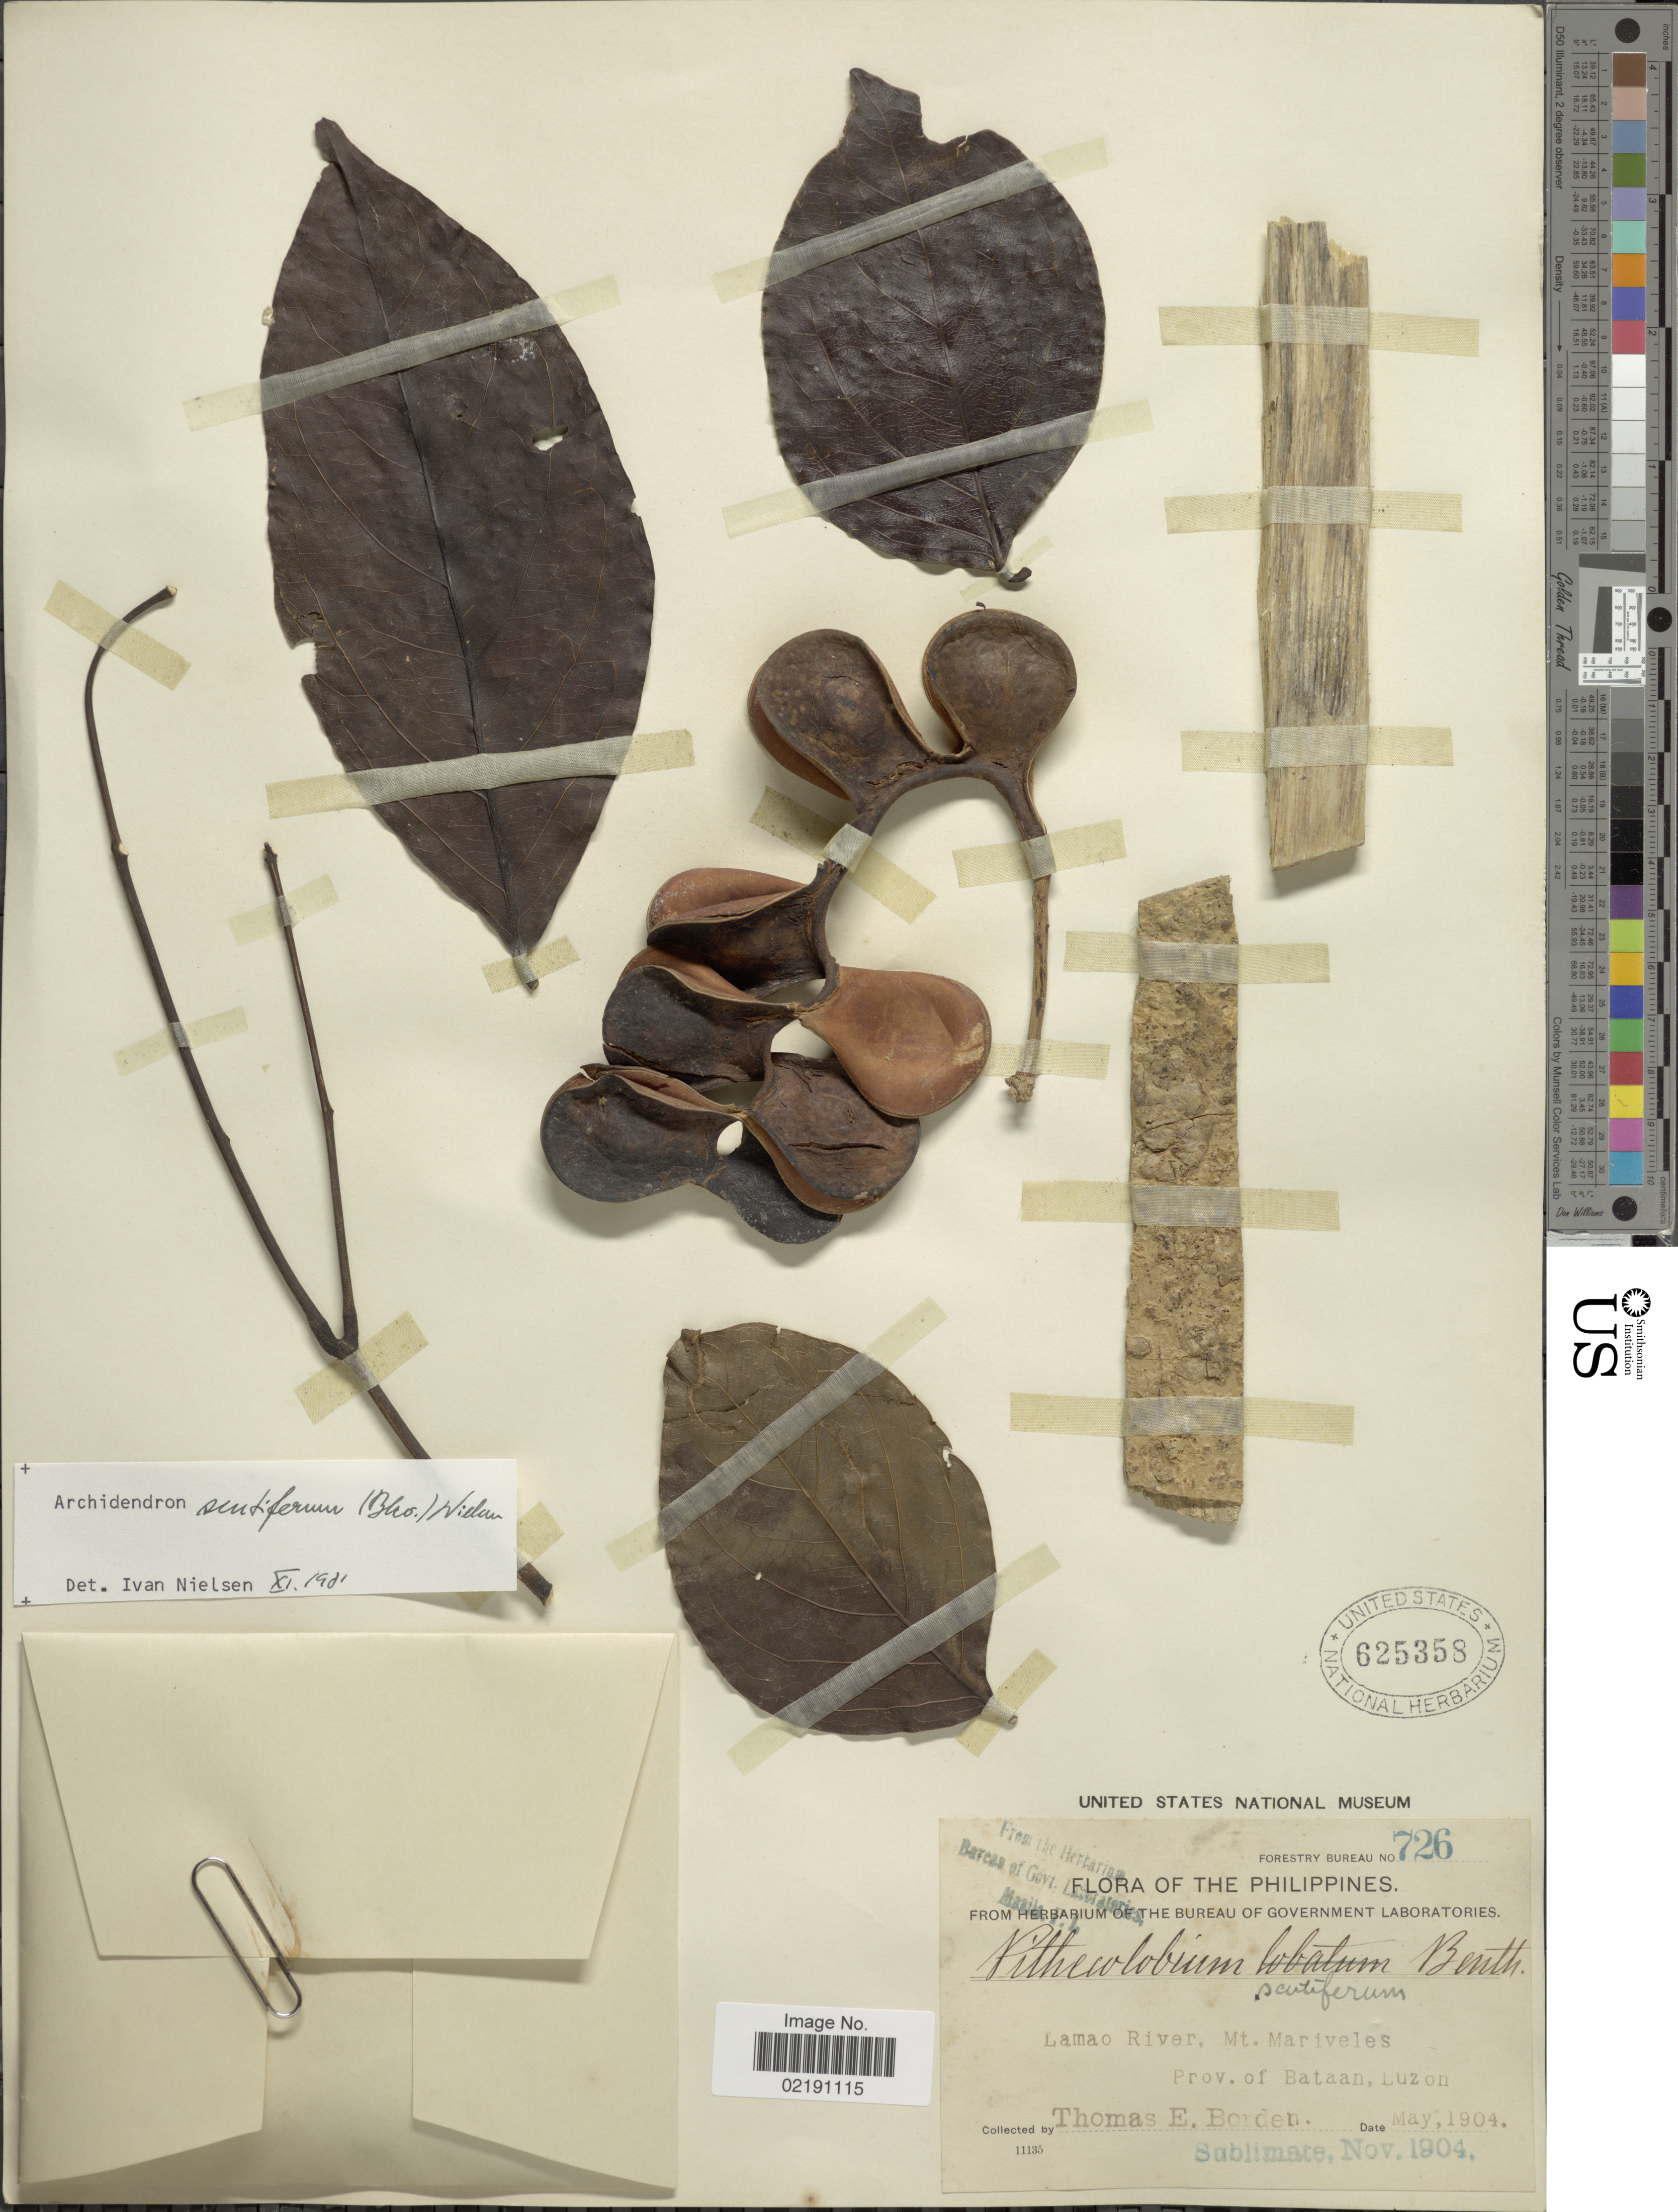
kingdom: Plantae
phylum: Tracheophyta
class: Magnoliopsida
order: Fabales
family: Fabaceae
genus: Archidendron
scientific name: Archidendron scutiferum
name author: (Blanco) I.C. Nielsen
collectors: T. E. Borden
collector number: Forestry Bureau 726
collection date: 1904-05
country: Philippines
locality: Lamao River, Mt. Mariveles. Prov. of Bataan, Luzon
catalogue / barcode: US 625358